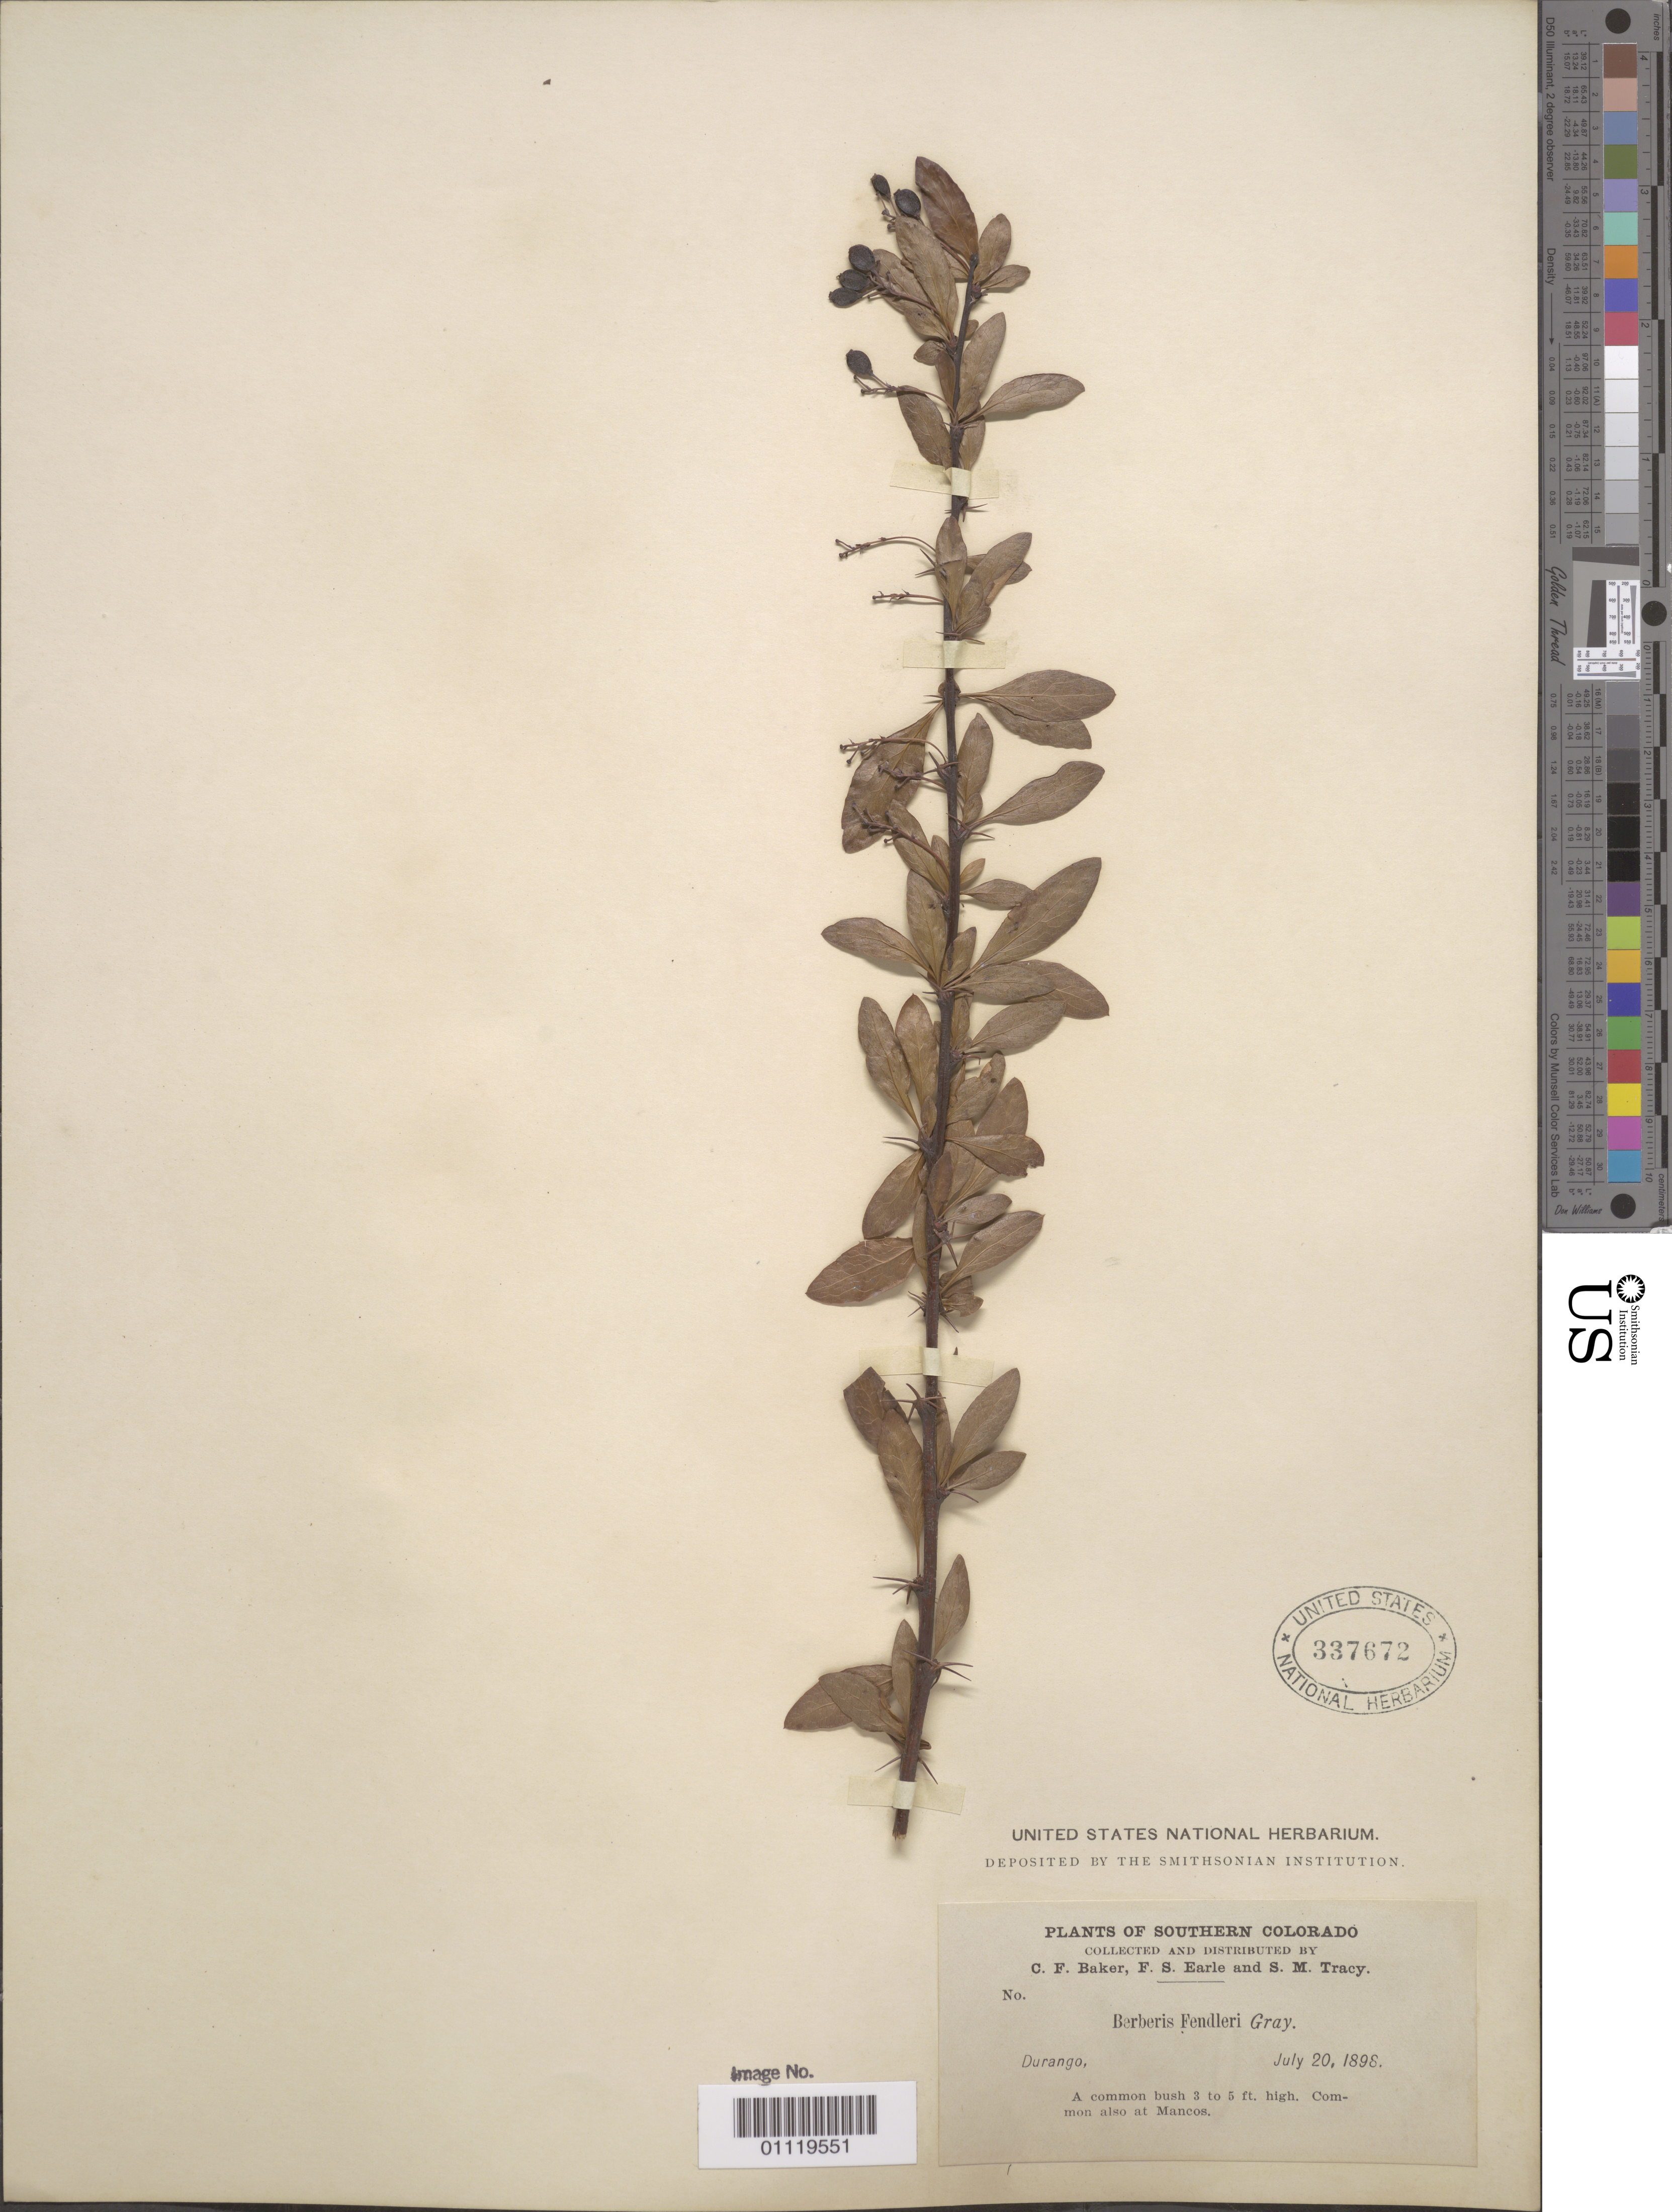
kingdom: Plantae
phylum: Tracheophyta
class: Magnoliopsida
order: Ranunculales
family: Berberidaceae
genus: Berberis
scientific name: Berberis fendleri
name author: A. Gray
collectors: C. F. Baker, F. S. Earle & S. M. Tracy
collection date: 1896-07-20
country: United States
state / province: Colorado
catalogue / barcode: US 337672